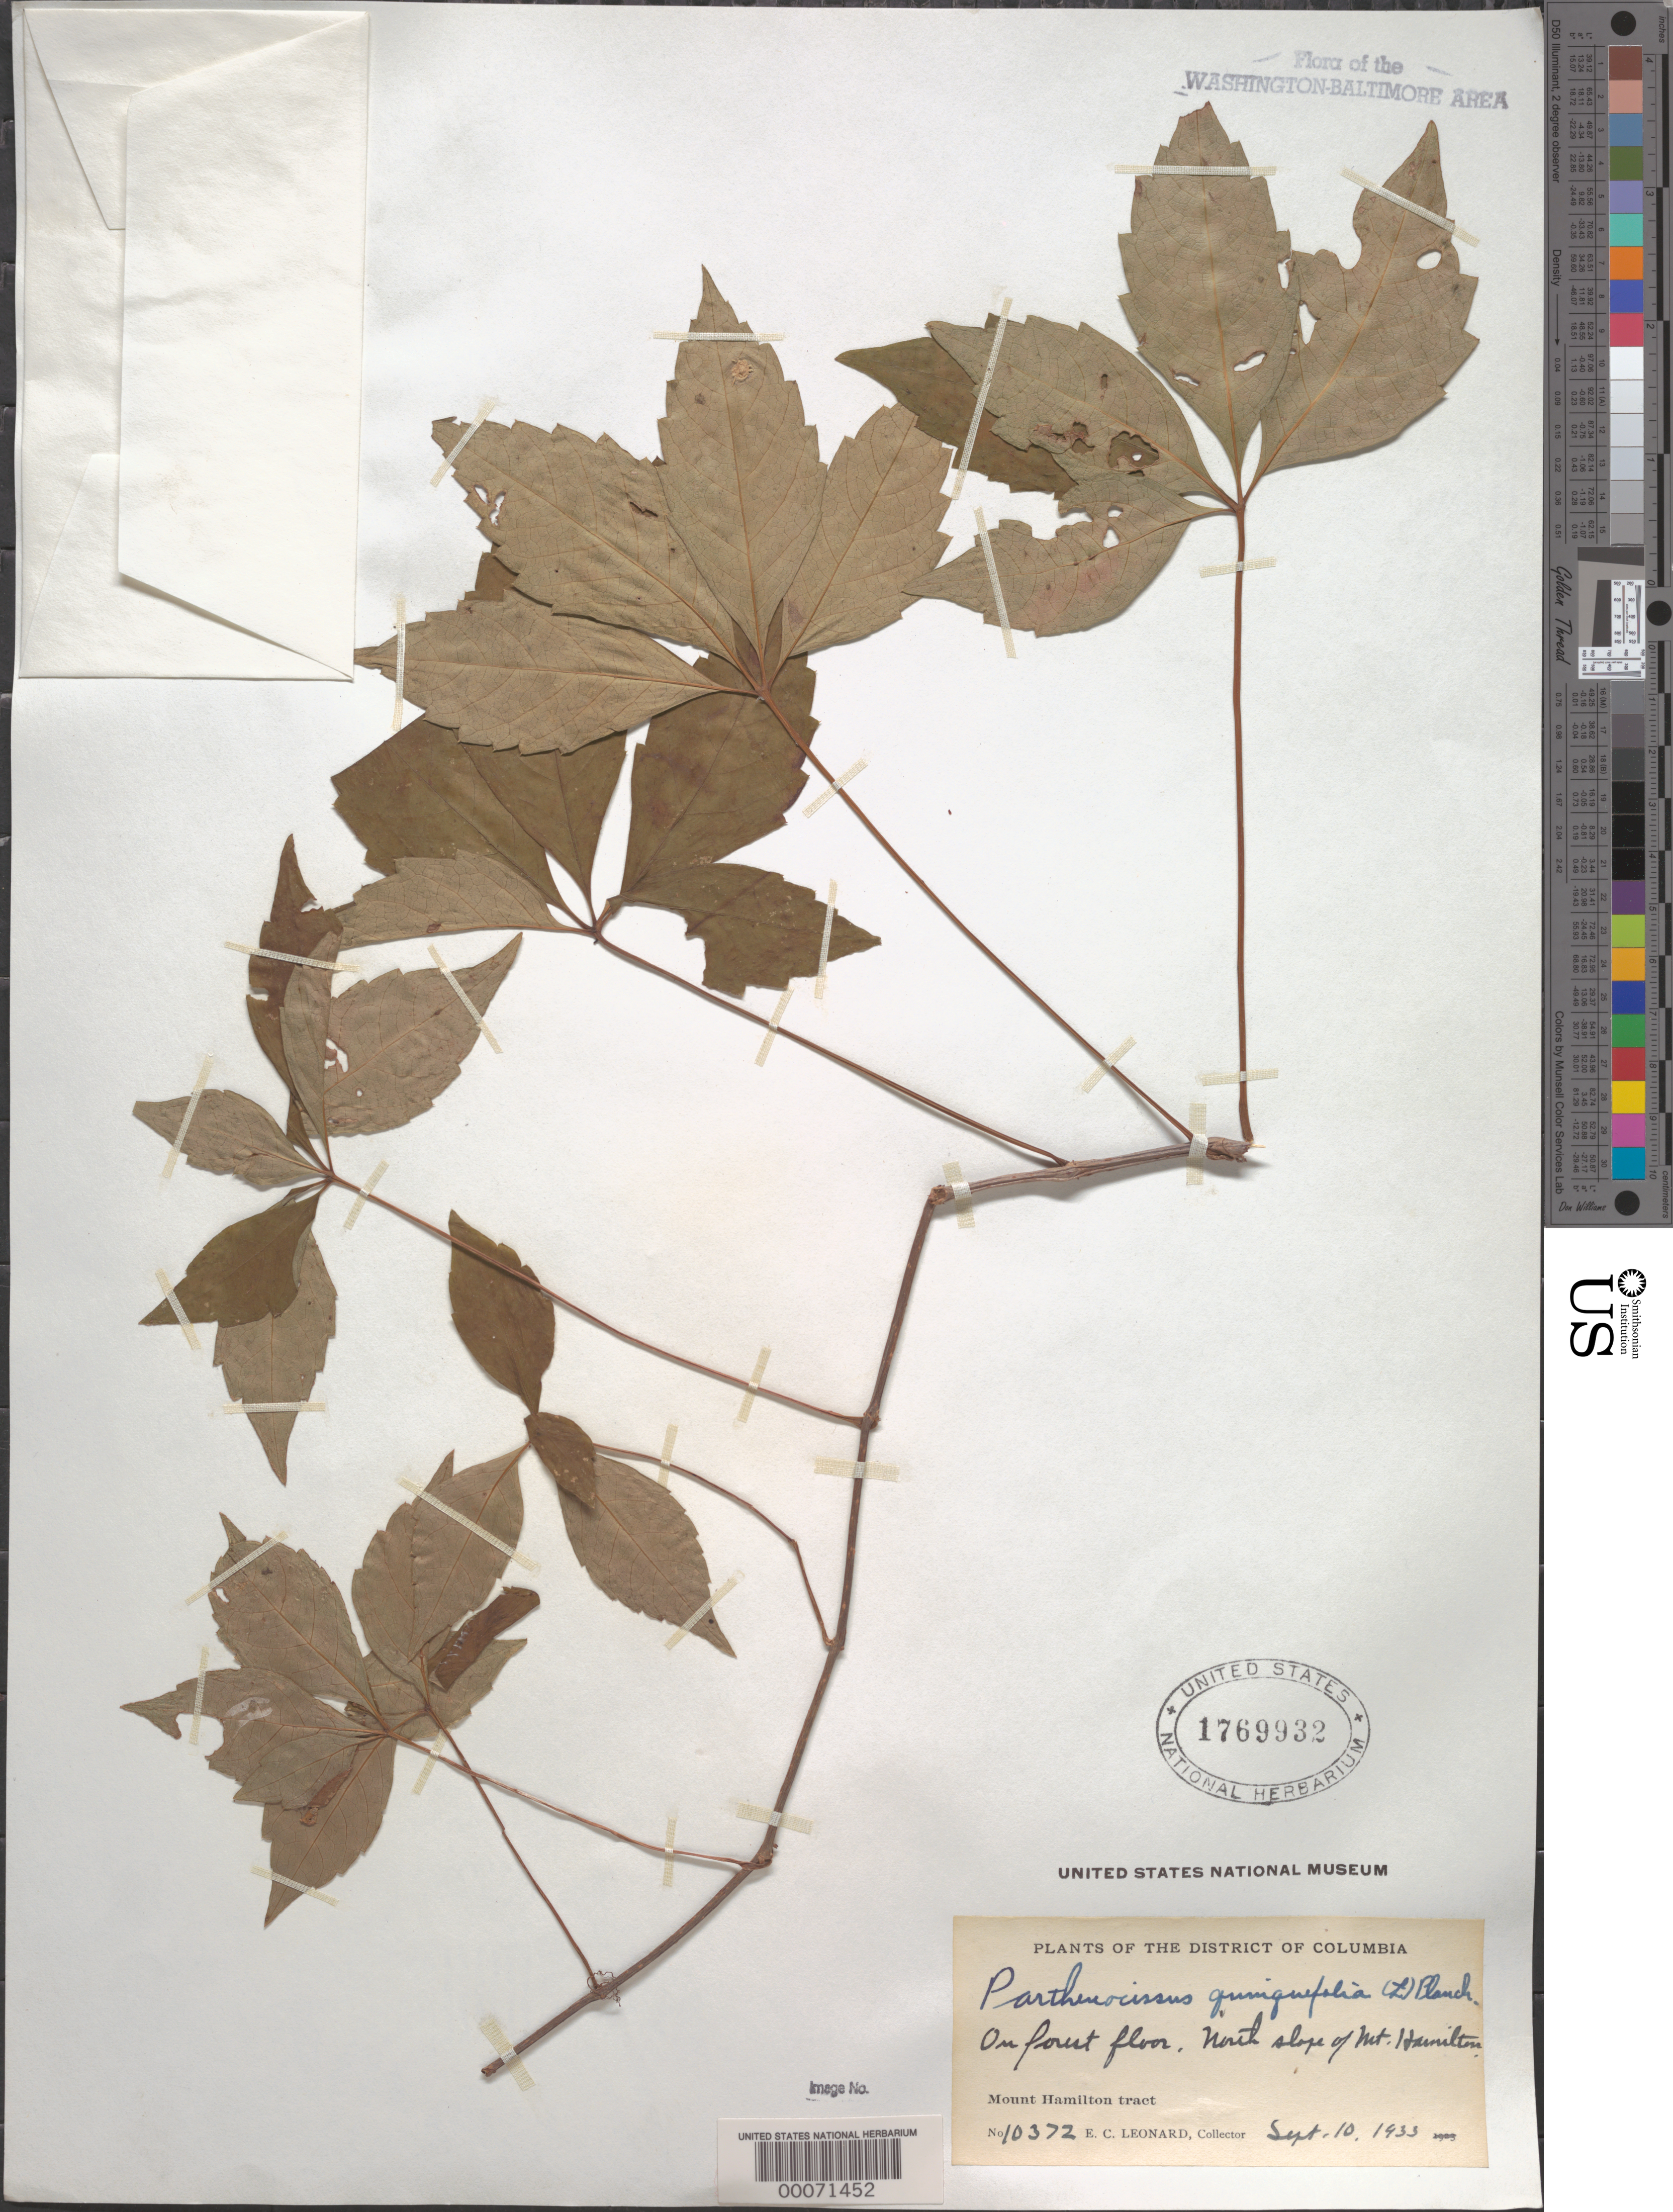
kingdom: Plantae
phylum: Tracheophyta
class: Magnoliopsida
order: Vitales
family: Vitaceae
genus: Parthenocissus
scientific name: Parthenocissus quinquefolia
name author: (L.) Planch.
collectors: E. C. Leonard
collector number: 10372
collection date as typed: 10 Sep 1933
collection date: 1933-09-10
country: United States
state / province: District of Columbia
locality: Mount Hamilton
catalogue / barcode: US 1769932